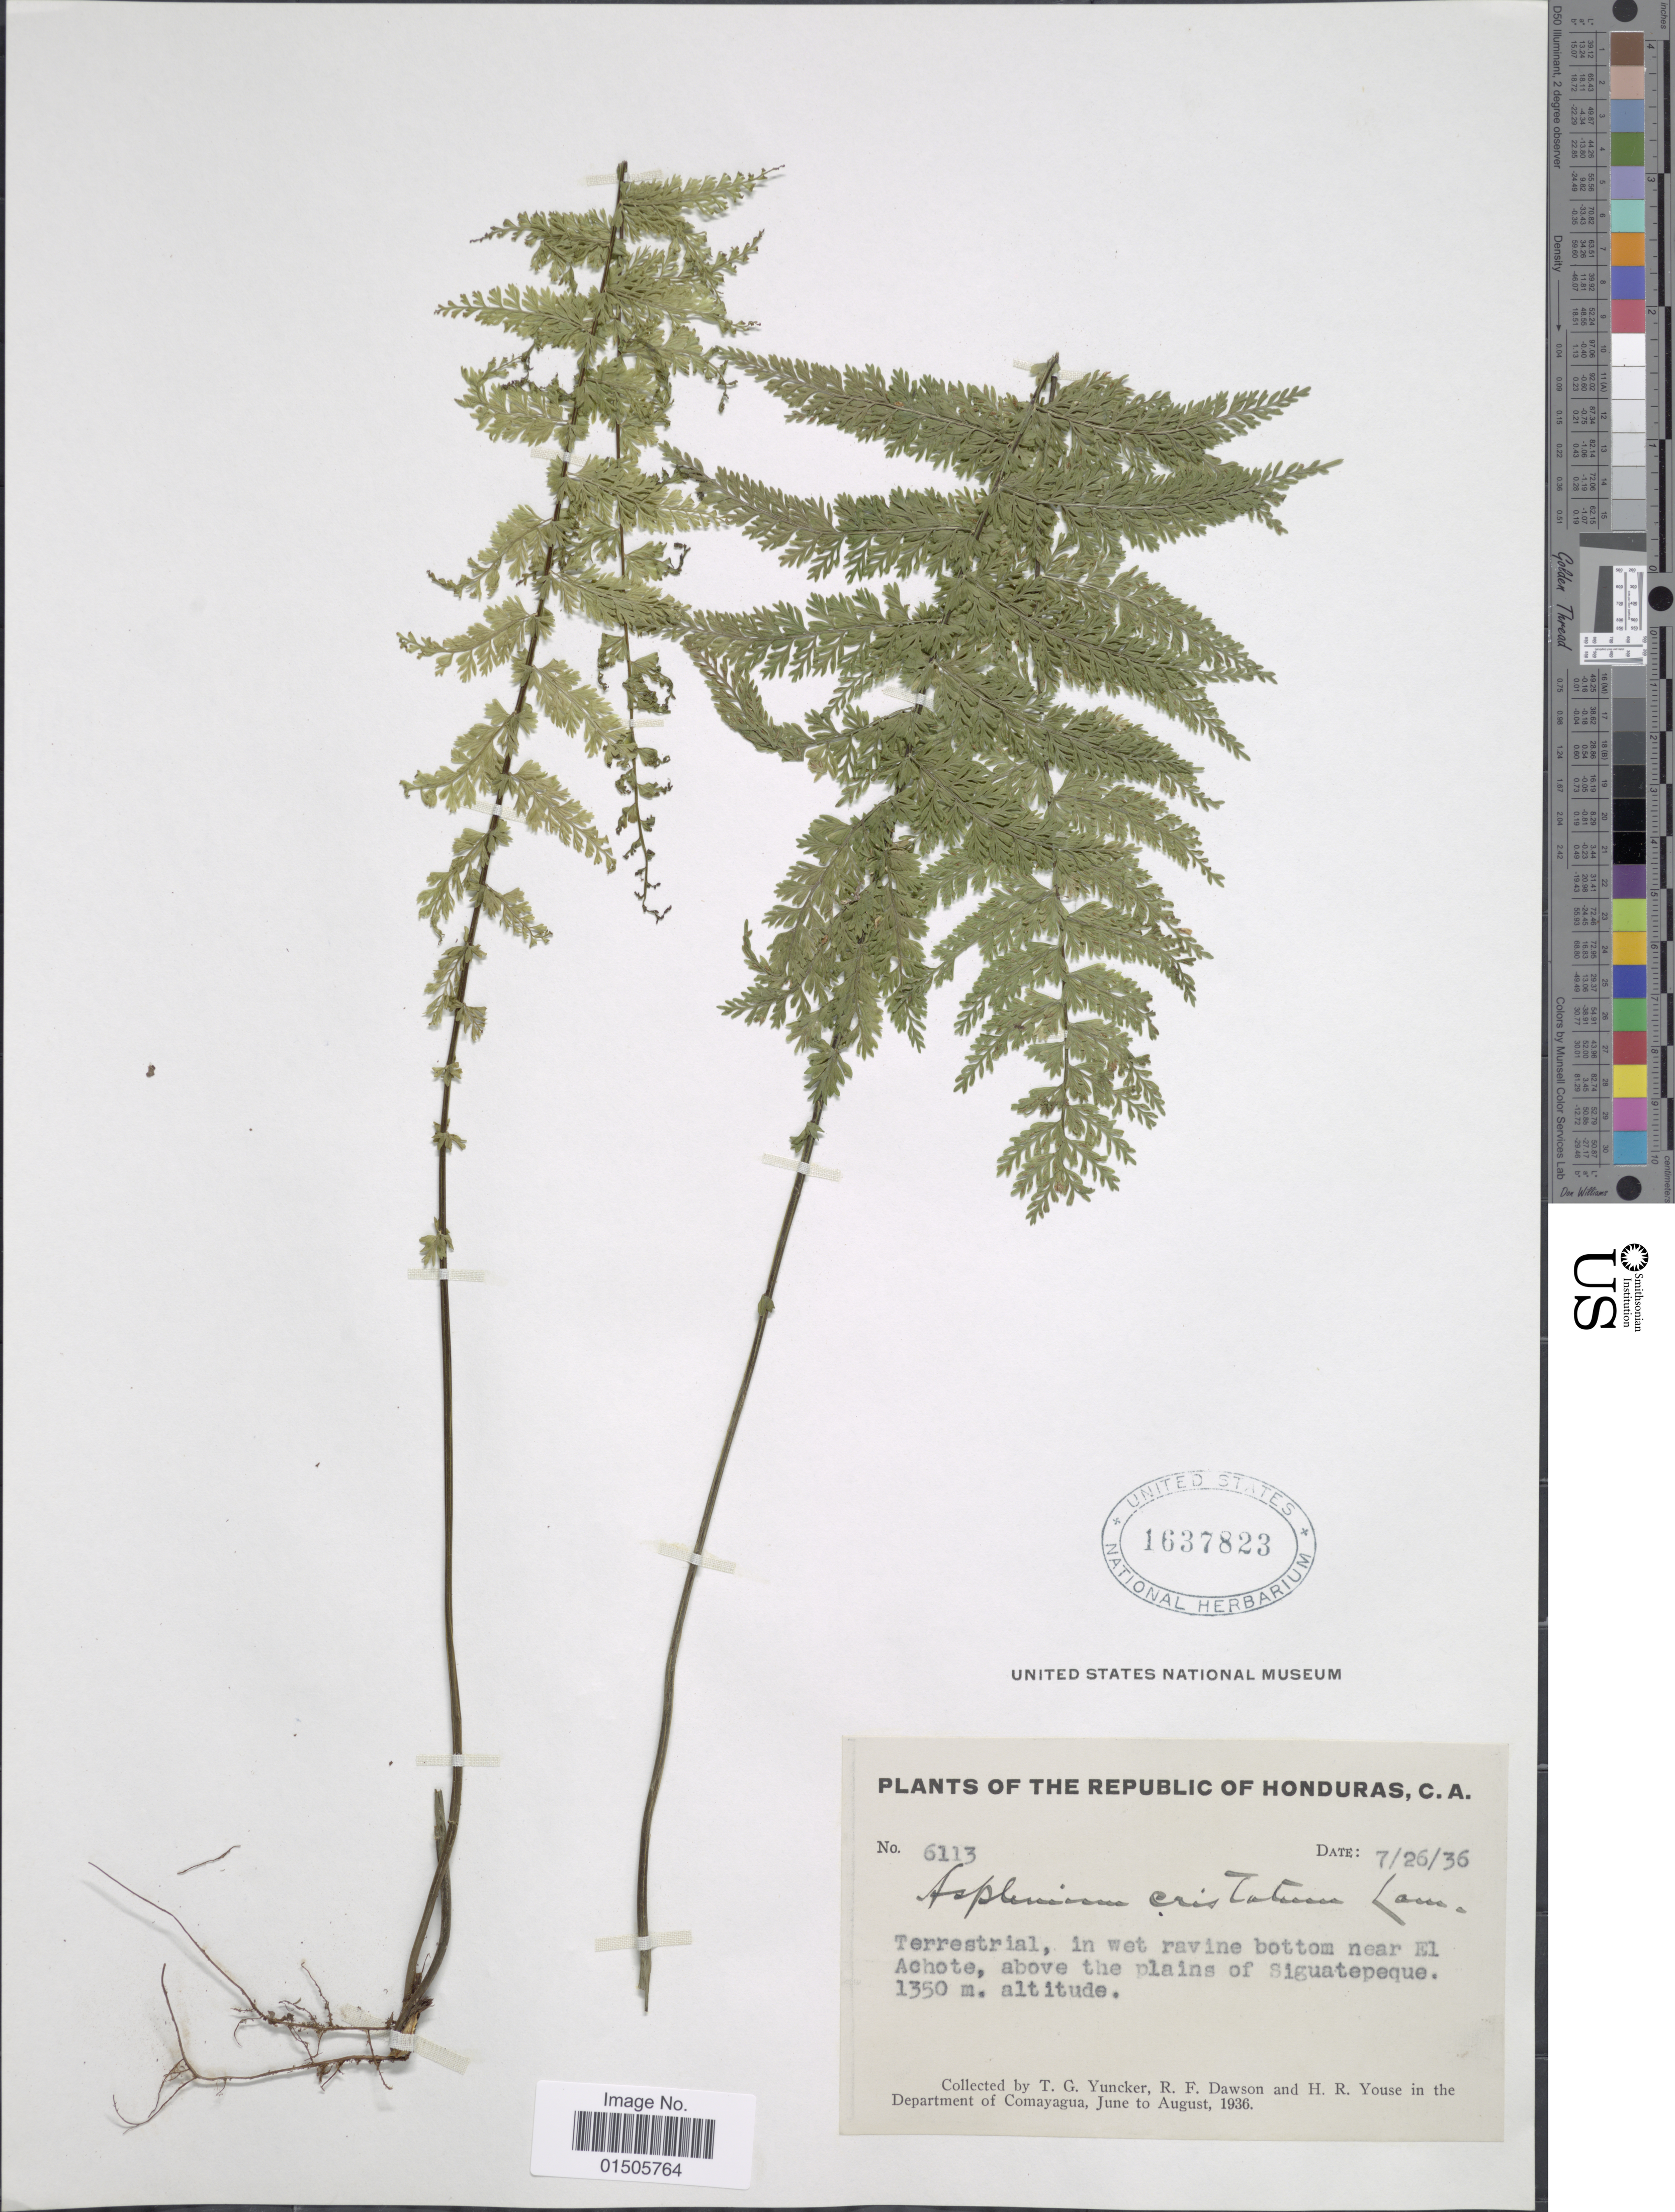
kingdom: Plantae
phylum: Tracheophyta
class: Polypodiopsida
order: Polypodiales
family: Aspleniaceae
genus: Asplenium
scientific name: Asplenium cristatum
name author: Lam.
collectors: T. G. Yuncker, R. F. Dawson & H. Youse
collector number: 6113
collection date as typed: Transcribed d/m/y: 26/7/36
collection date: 1936-08-26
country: Honduras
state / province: Comayagua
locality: The Republic of Honduras, C.A. , Terrestrial, in wet ravine bottom near El Achote, above the plains of Siguatepeque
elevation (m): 1350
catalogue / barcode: US 1637823